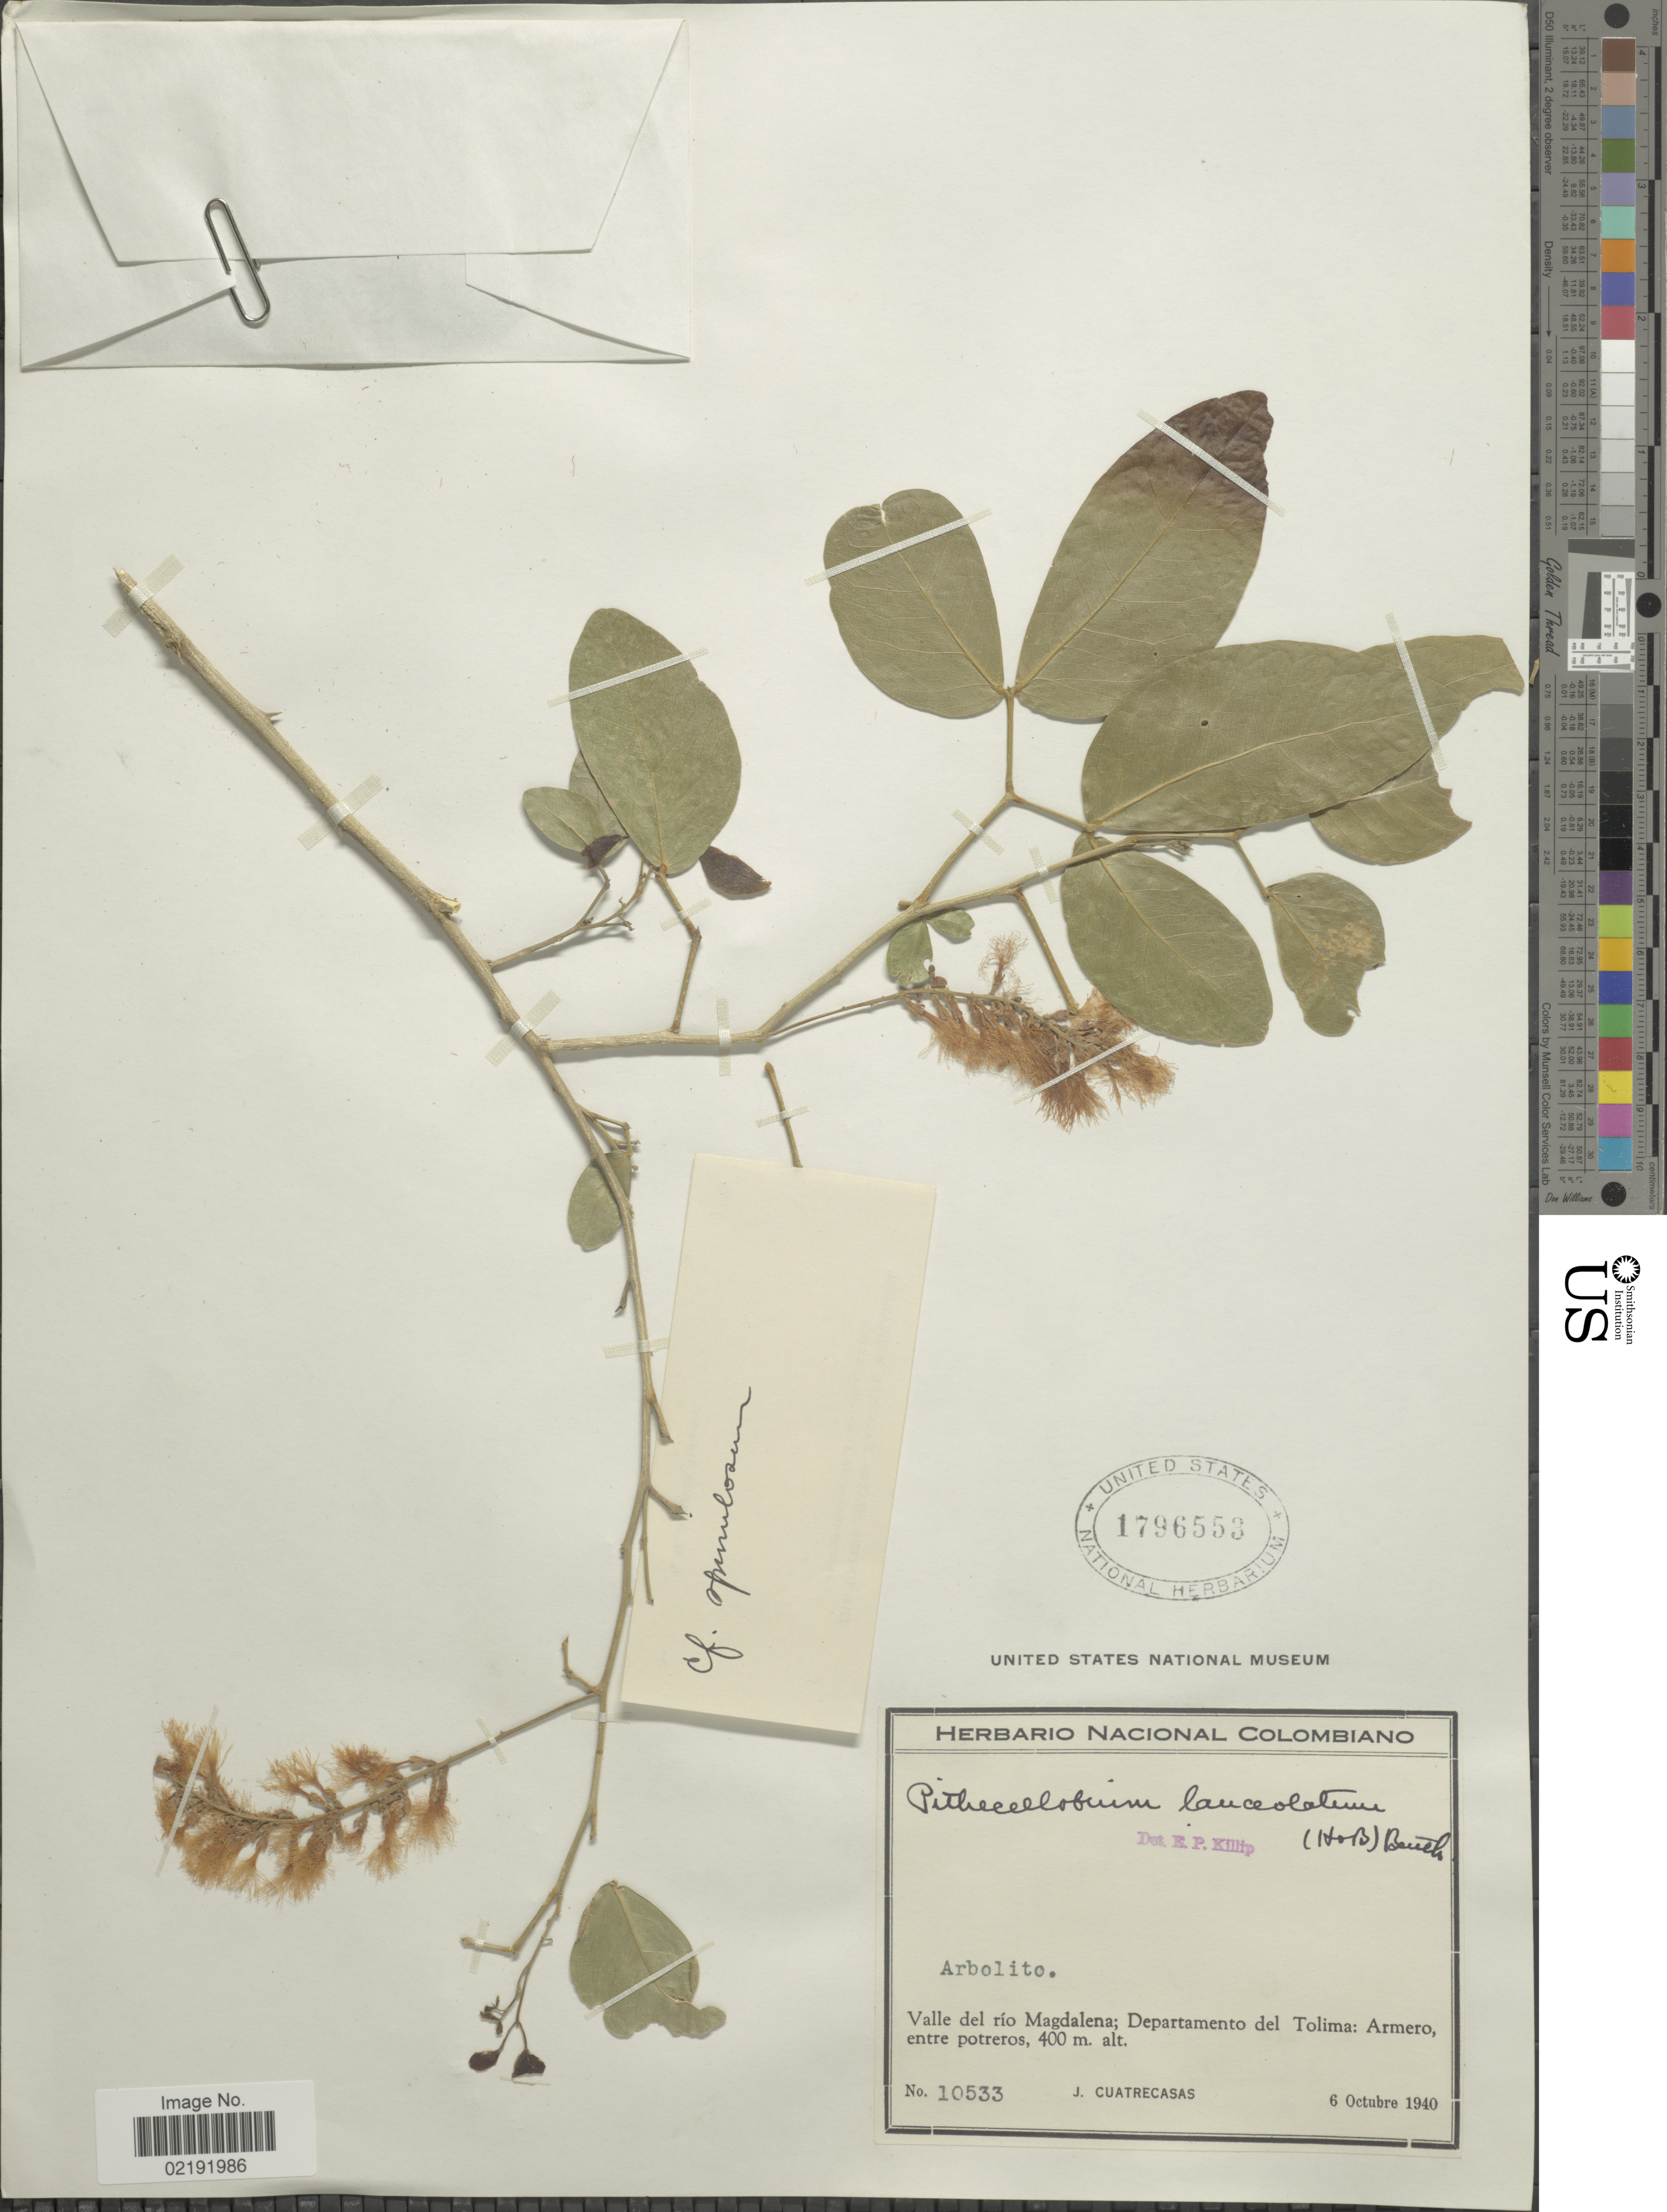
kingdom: Plantae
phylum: Tracheophyta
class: Magnoliopsida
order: Fabales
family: Fabaceae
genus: Pithecellobium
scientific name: Pithecellobium lanceolatum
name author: (Humb. & Bonpl. ex Willd.) Benth.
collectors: J. Cuatrecasas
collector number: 10533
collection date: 1940-10-06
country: Colombia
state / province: Tolima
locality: Valle del río Magdalena; Departamento del Tolima: Armero, entre potreros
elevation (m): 400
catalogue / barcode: US 1796553